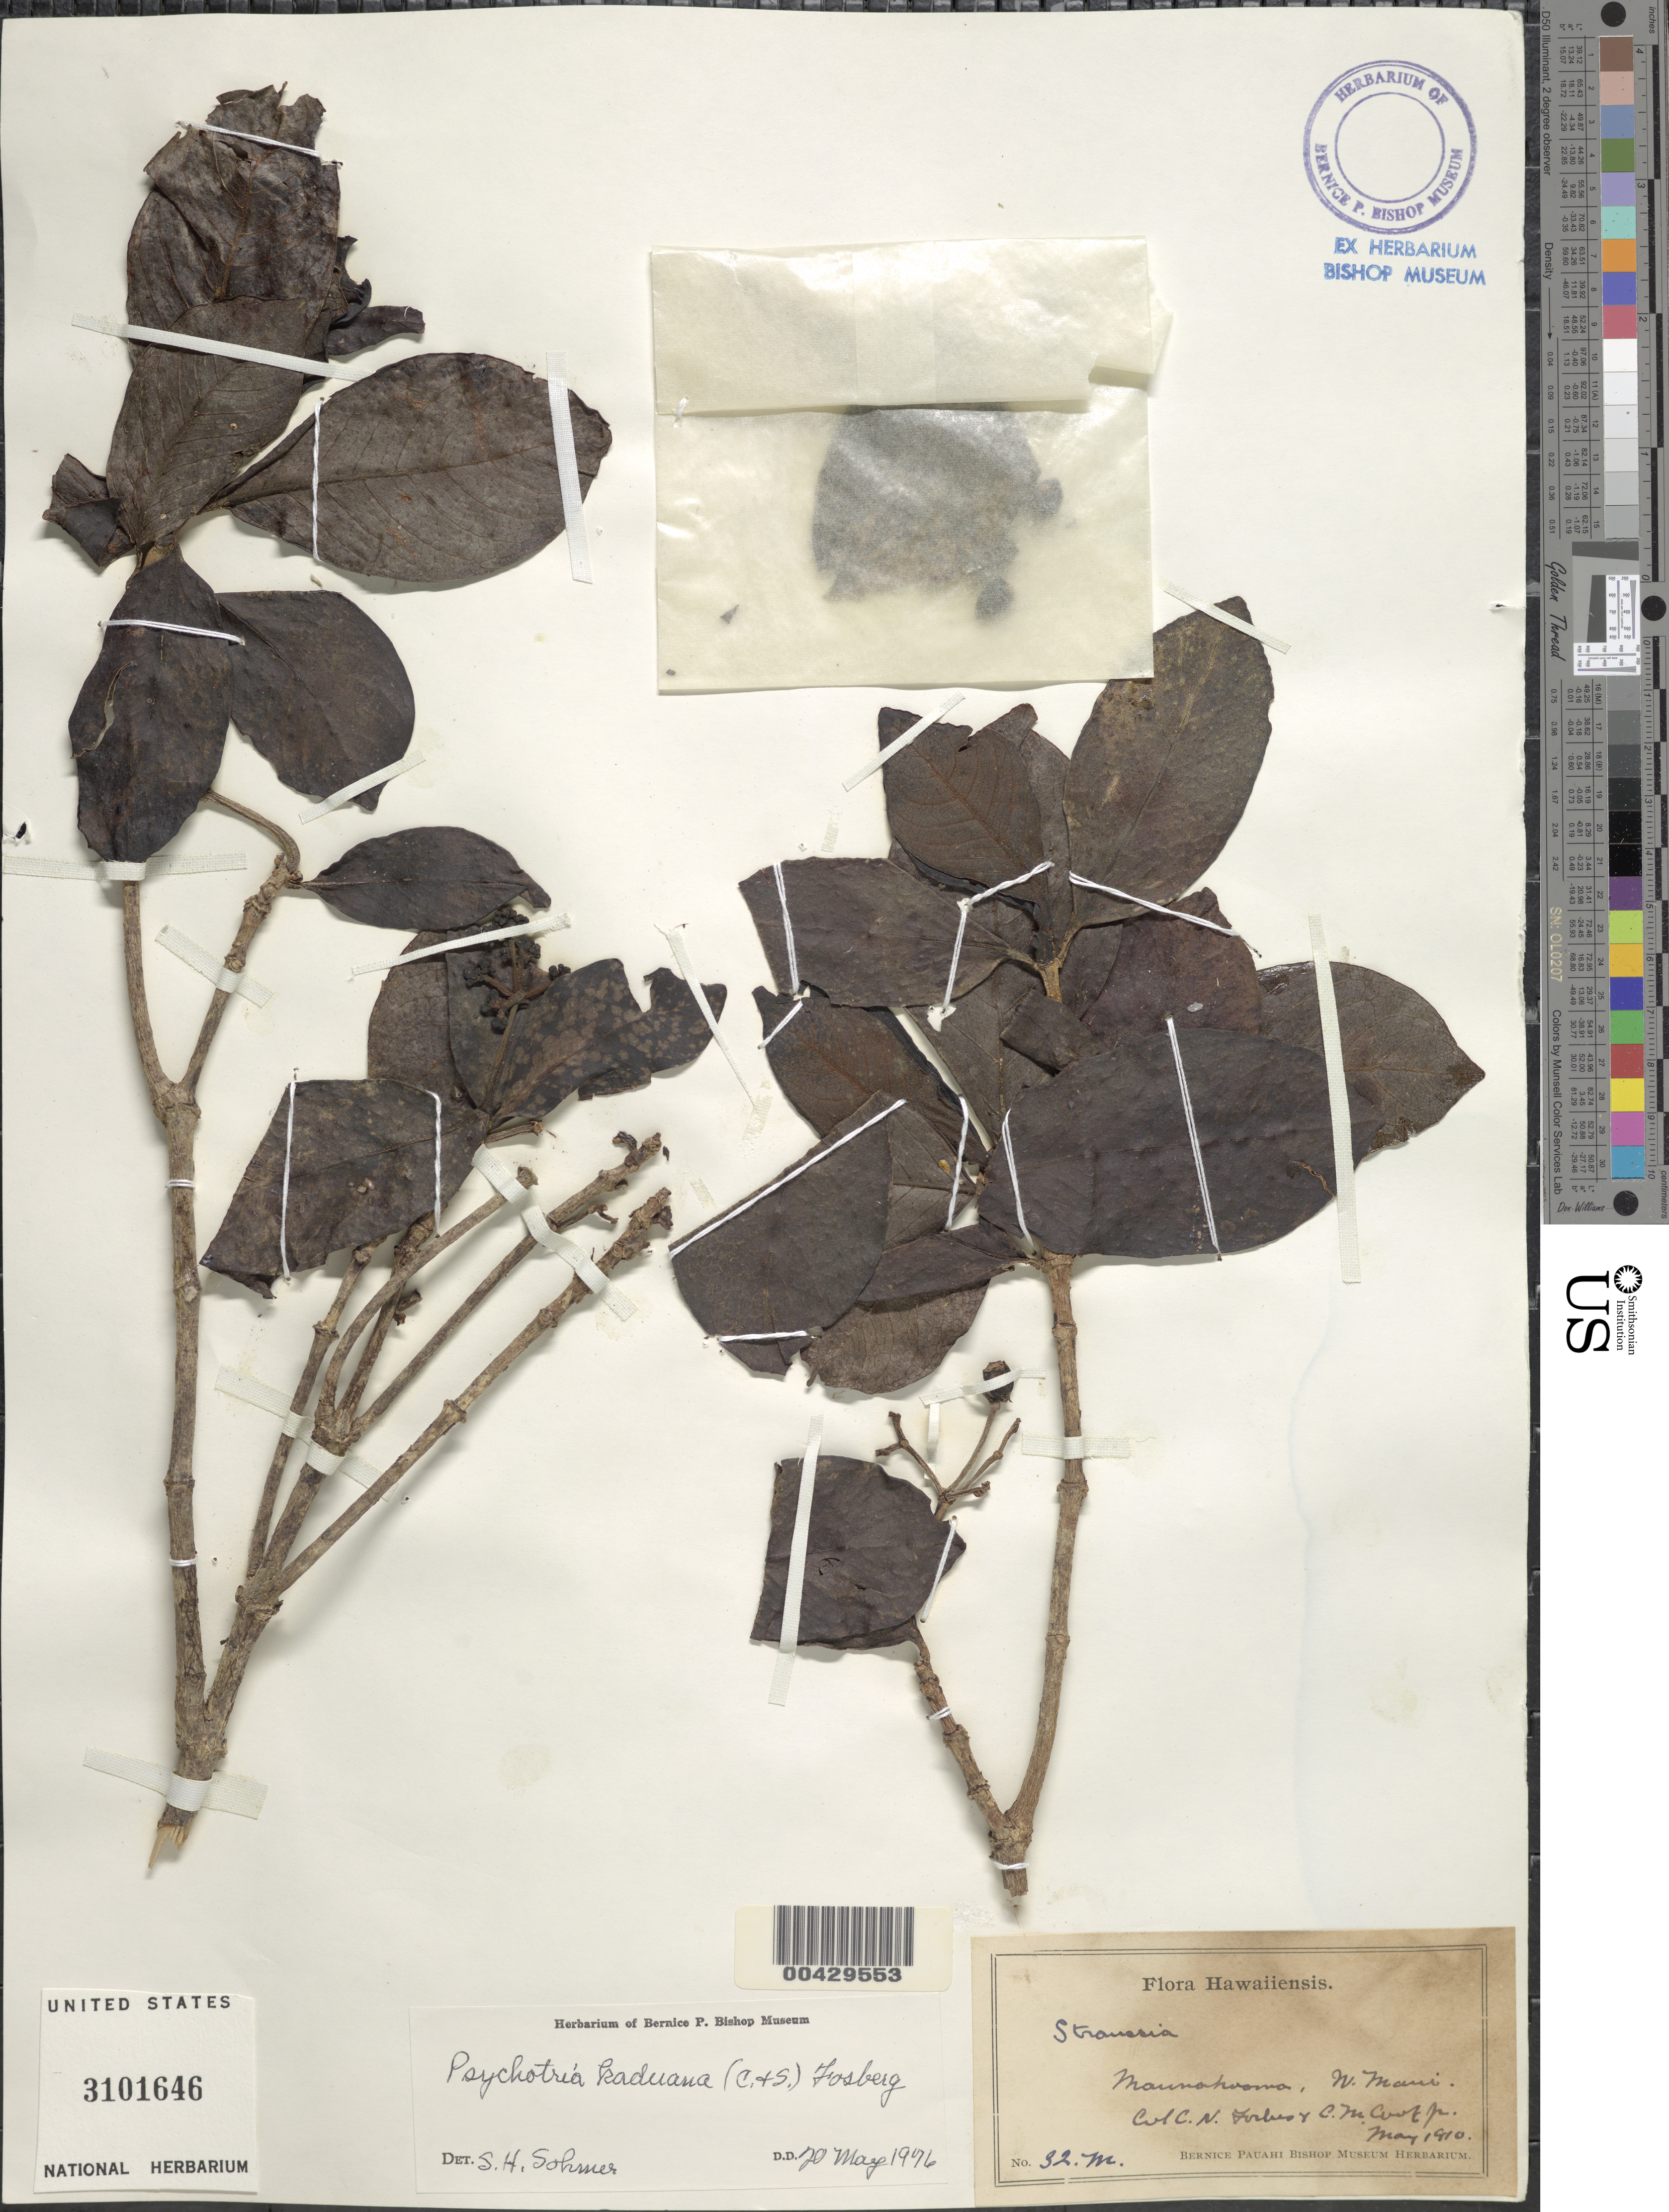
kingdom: Plantae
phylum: Tracheophyta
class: Magnoliopsida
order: Gentianales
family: Rubiaceae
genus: Psychotria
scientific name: Psychotria kaduana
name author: (Cham. & Schltdl.) Fosberg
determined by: Sohmer, S. H.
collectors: C. N. Forbes & C. M. Cook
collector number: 32.M.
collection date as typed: May 1910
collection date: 1910-05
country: United States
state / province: Hawaii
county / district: Maui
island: Maui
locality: Maunahooma, West Maui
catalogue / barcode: US 3101646